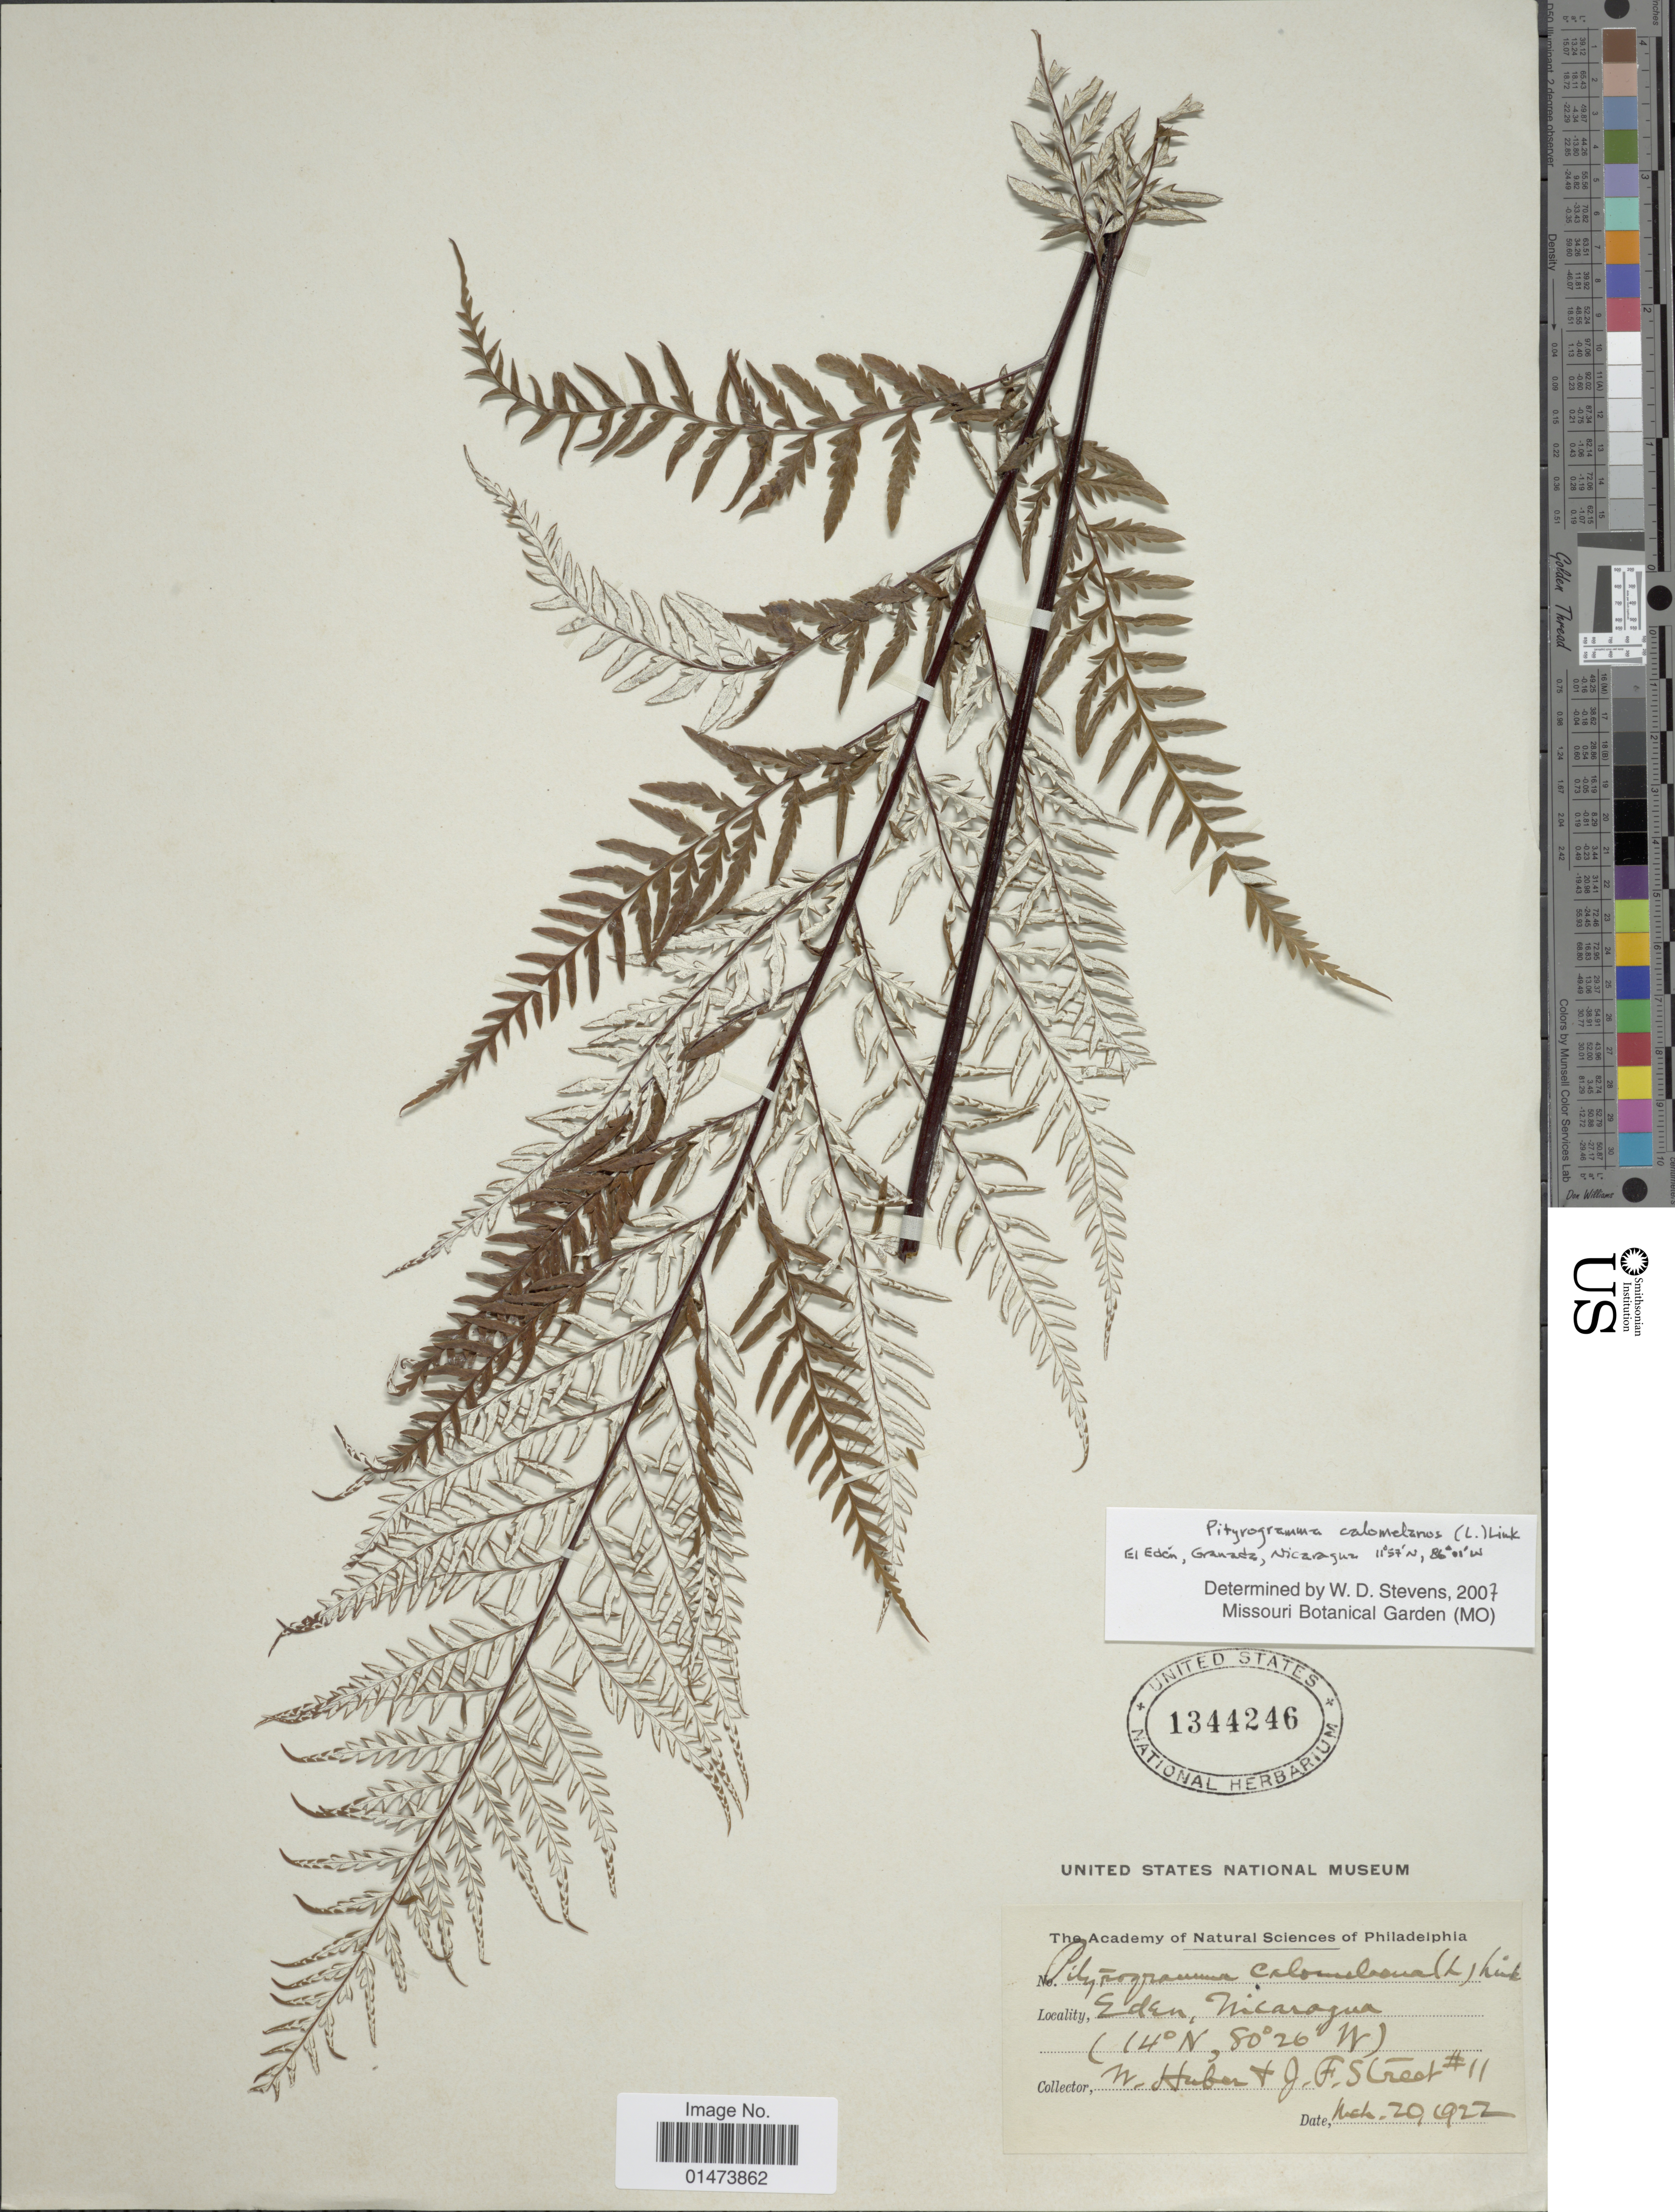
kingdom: Plantae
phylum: Tracheophyta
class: Polypodiopsida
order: Polypodiales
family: Pteridaceae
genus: Pityrogramma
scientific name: Pityrogramma calomelanos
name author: (L.) Link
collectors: W. Huber & L. Street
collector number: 11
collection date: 1922-03-20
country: Nicaragua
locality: Eden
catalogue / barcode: US 1344246